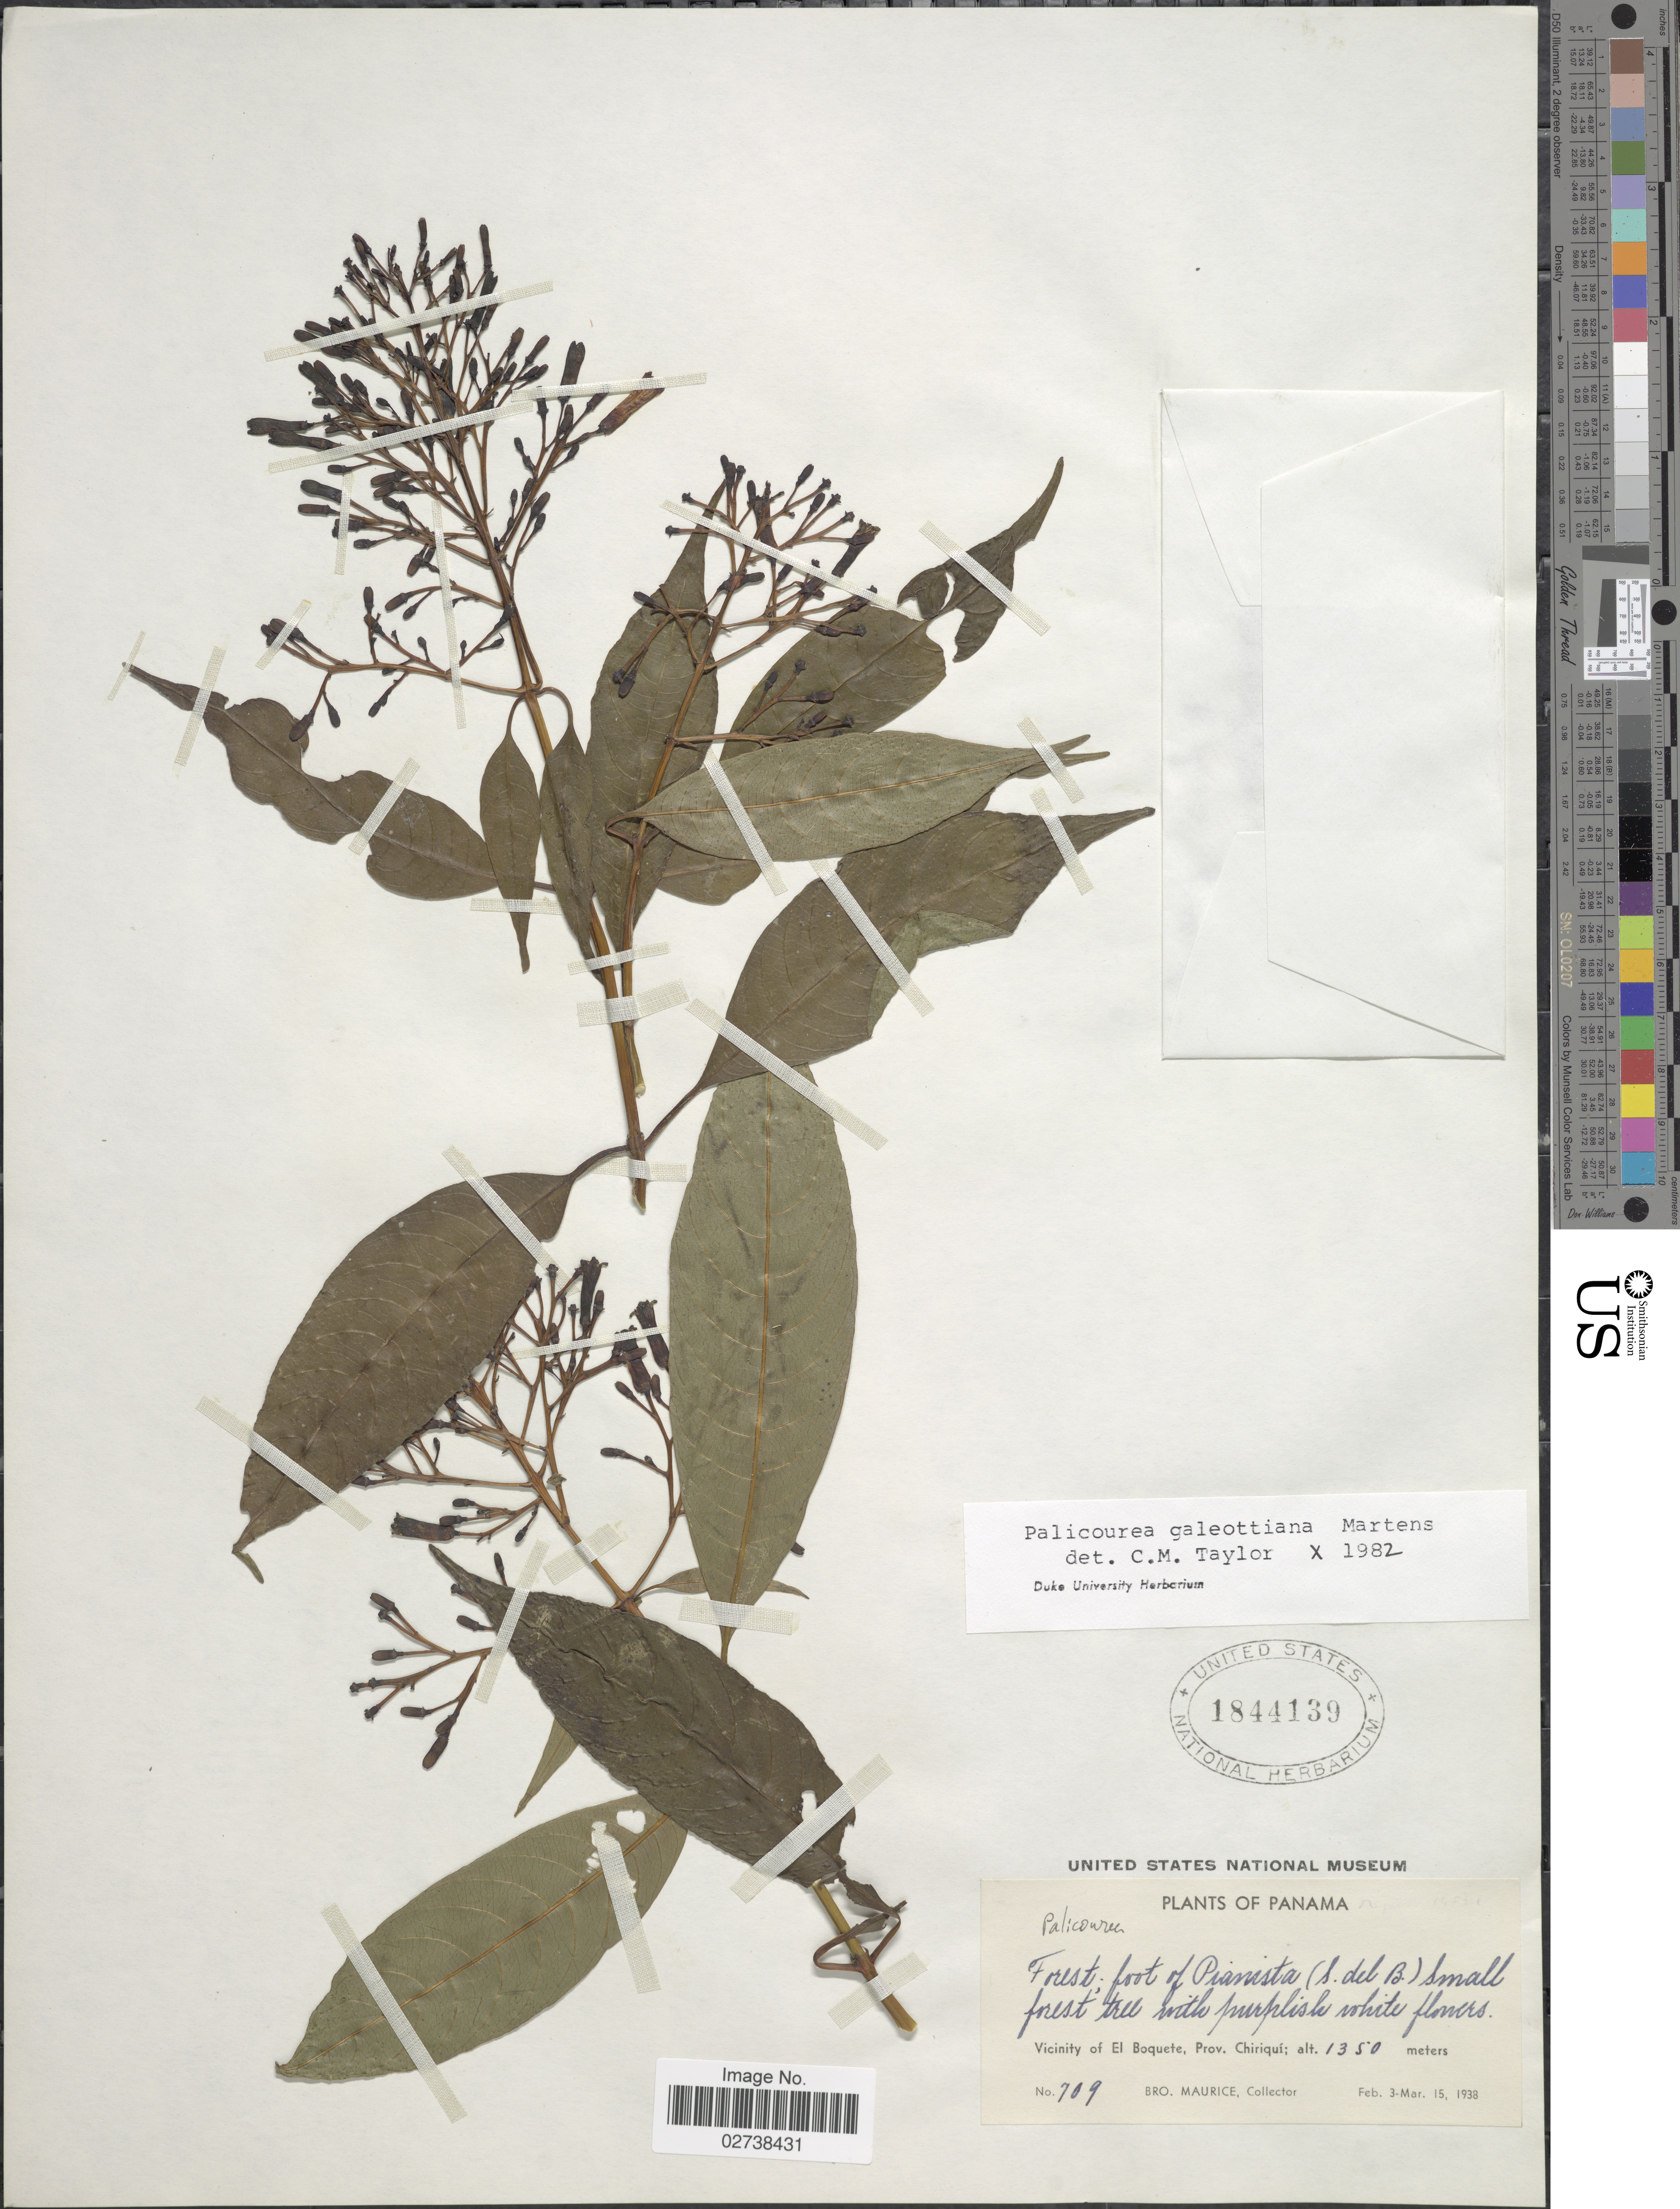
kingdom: Plantae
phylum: Tracheophyta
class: Magnoliopsida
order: Gentianales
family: Rubiaceae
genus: Palicourea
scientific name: Palicourea galeottiana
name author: M. Martens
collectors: B. Maurice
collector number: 709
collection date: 1938-02-03/1938-03-15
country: Panama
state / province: Chiriqui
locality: Vicinity of El Boquete, Prov. Chiriqui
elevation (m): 1350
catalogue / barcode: US 1844139